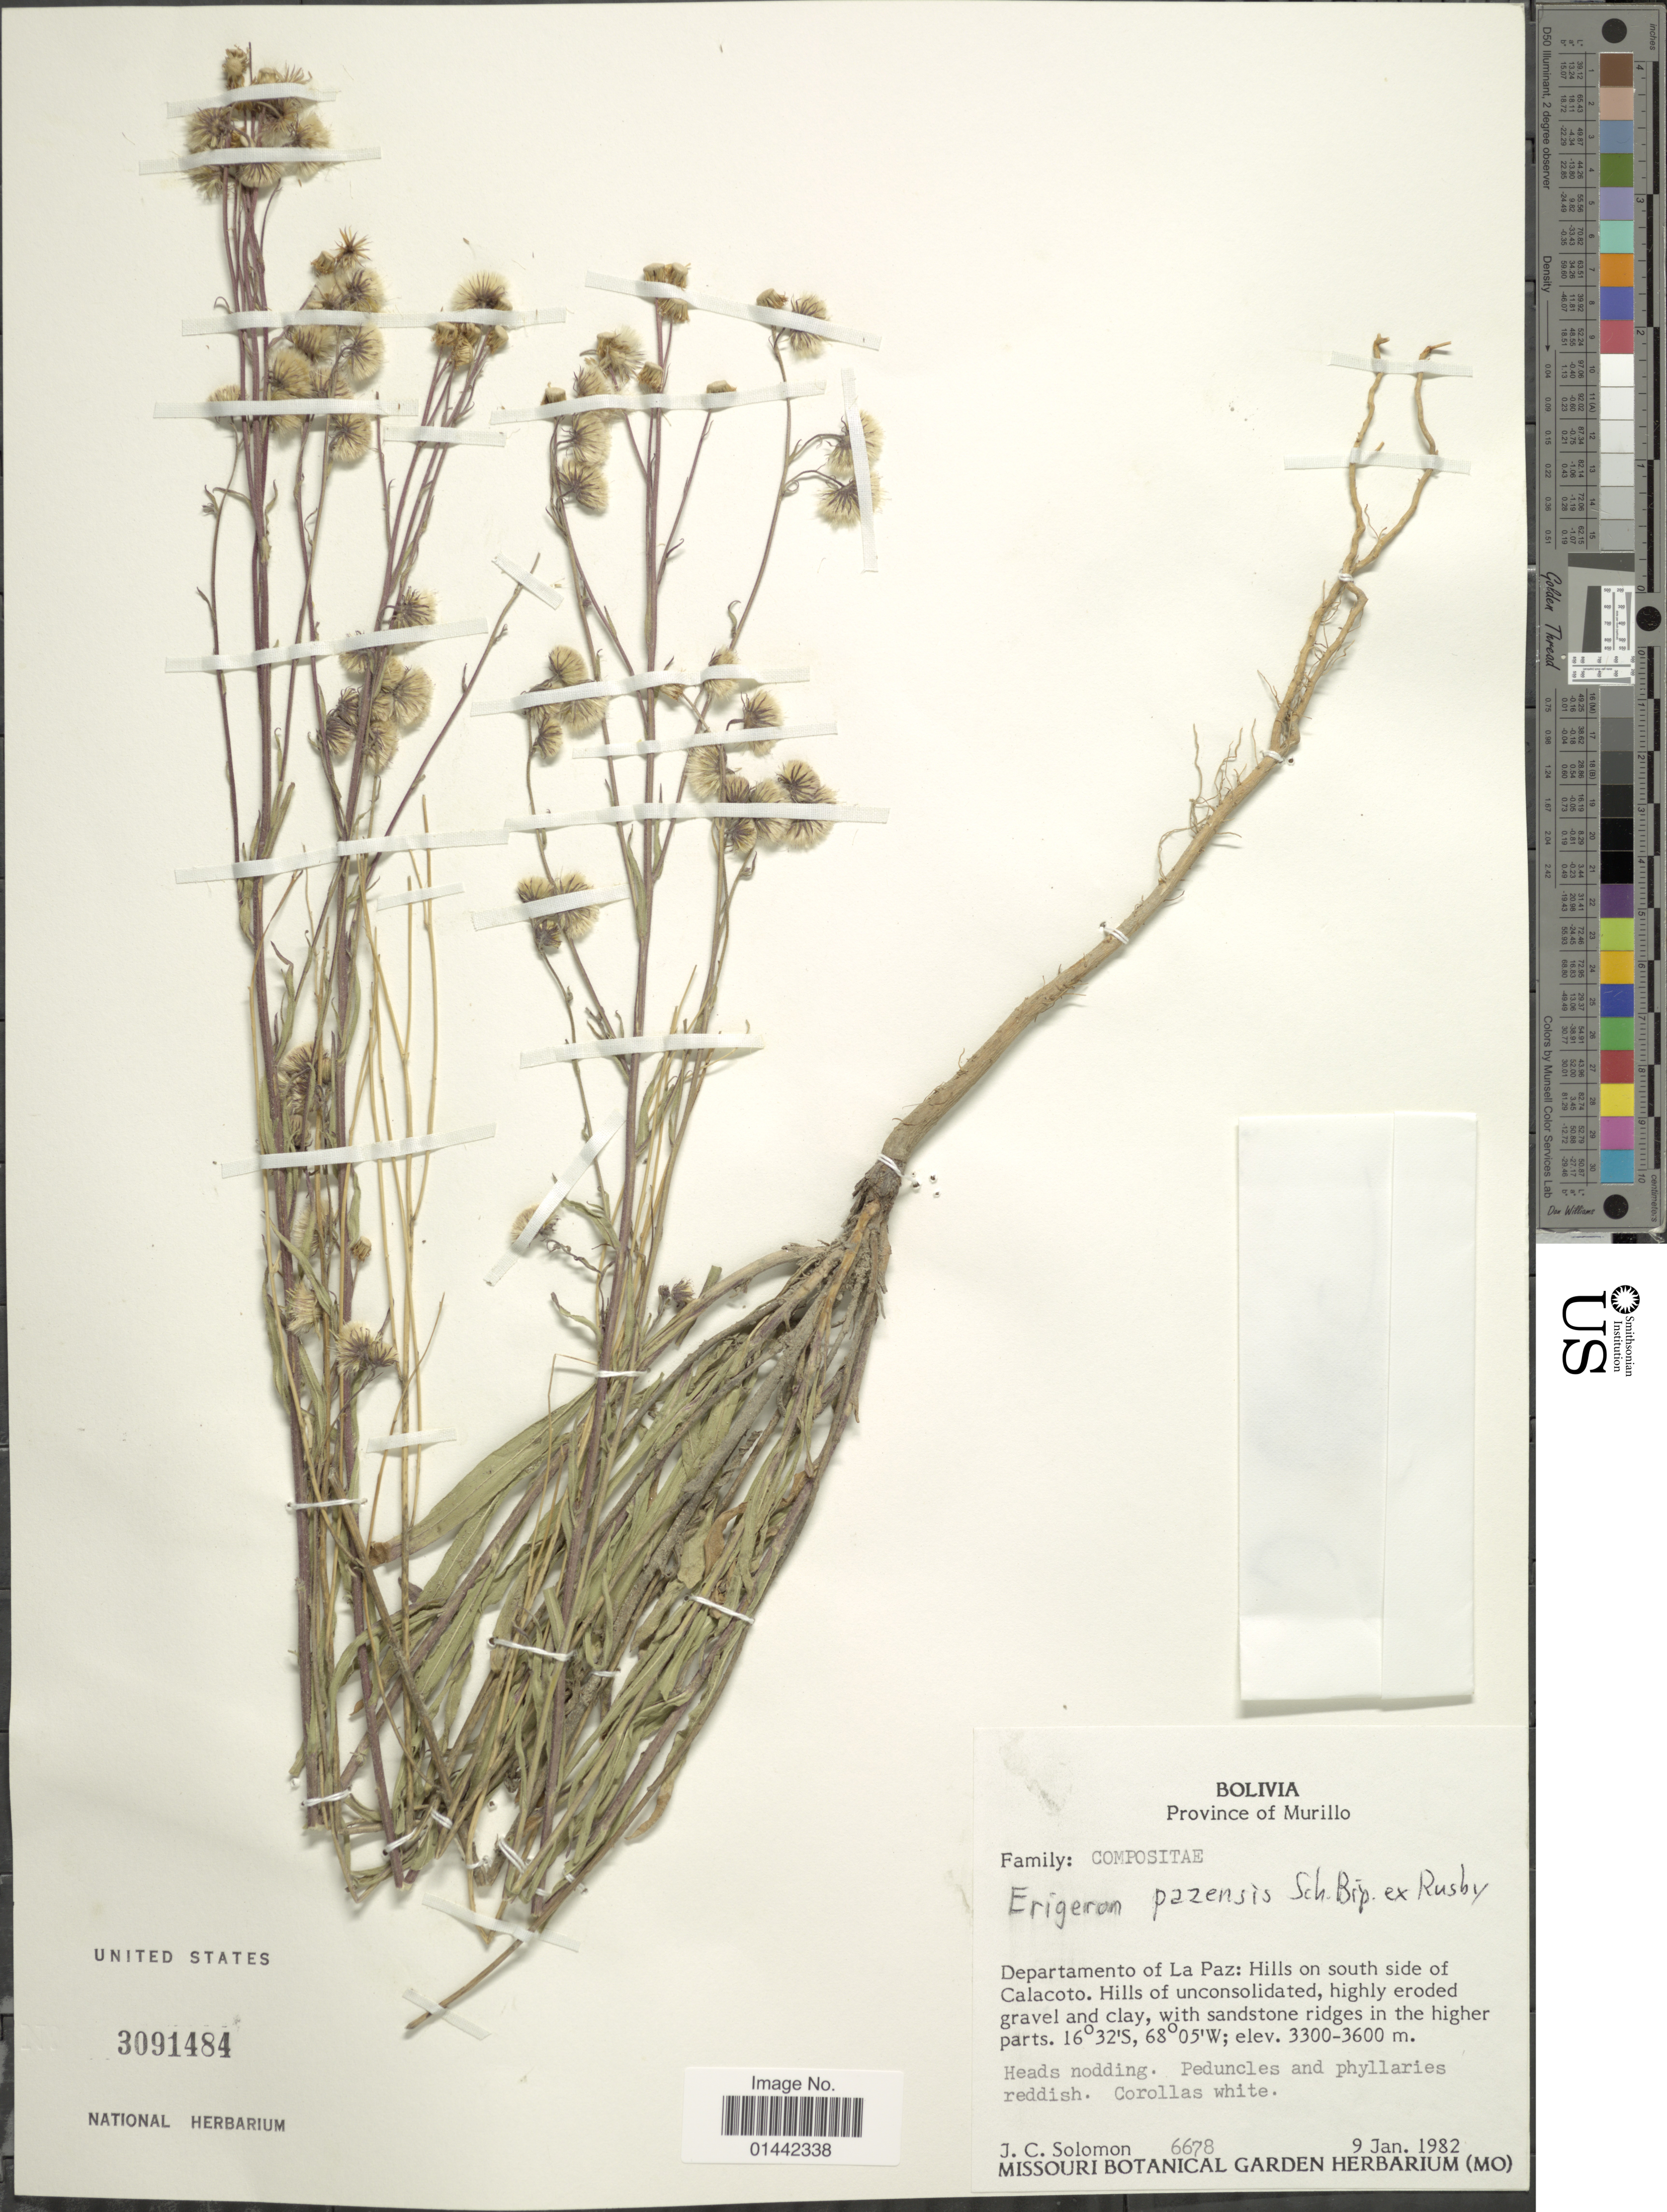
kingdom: Plantae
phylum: Tracheophyta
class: Magnoliopsida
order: Asterales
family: Asteraceae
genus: Erigeron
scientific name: Erigeron pazensis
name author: Sch. Bip. ex Rusby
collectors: J. C. Solomon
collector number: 6678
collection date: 1982-01-09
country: Bolivia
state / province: La Paz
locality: Province of Murillo, hills on south side of Calacoto, Hills on unconsolidatedm highly eroded gravel and clay, with sandstone ridges in the higher parts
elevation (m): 3300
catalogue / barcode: US 3091484